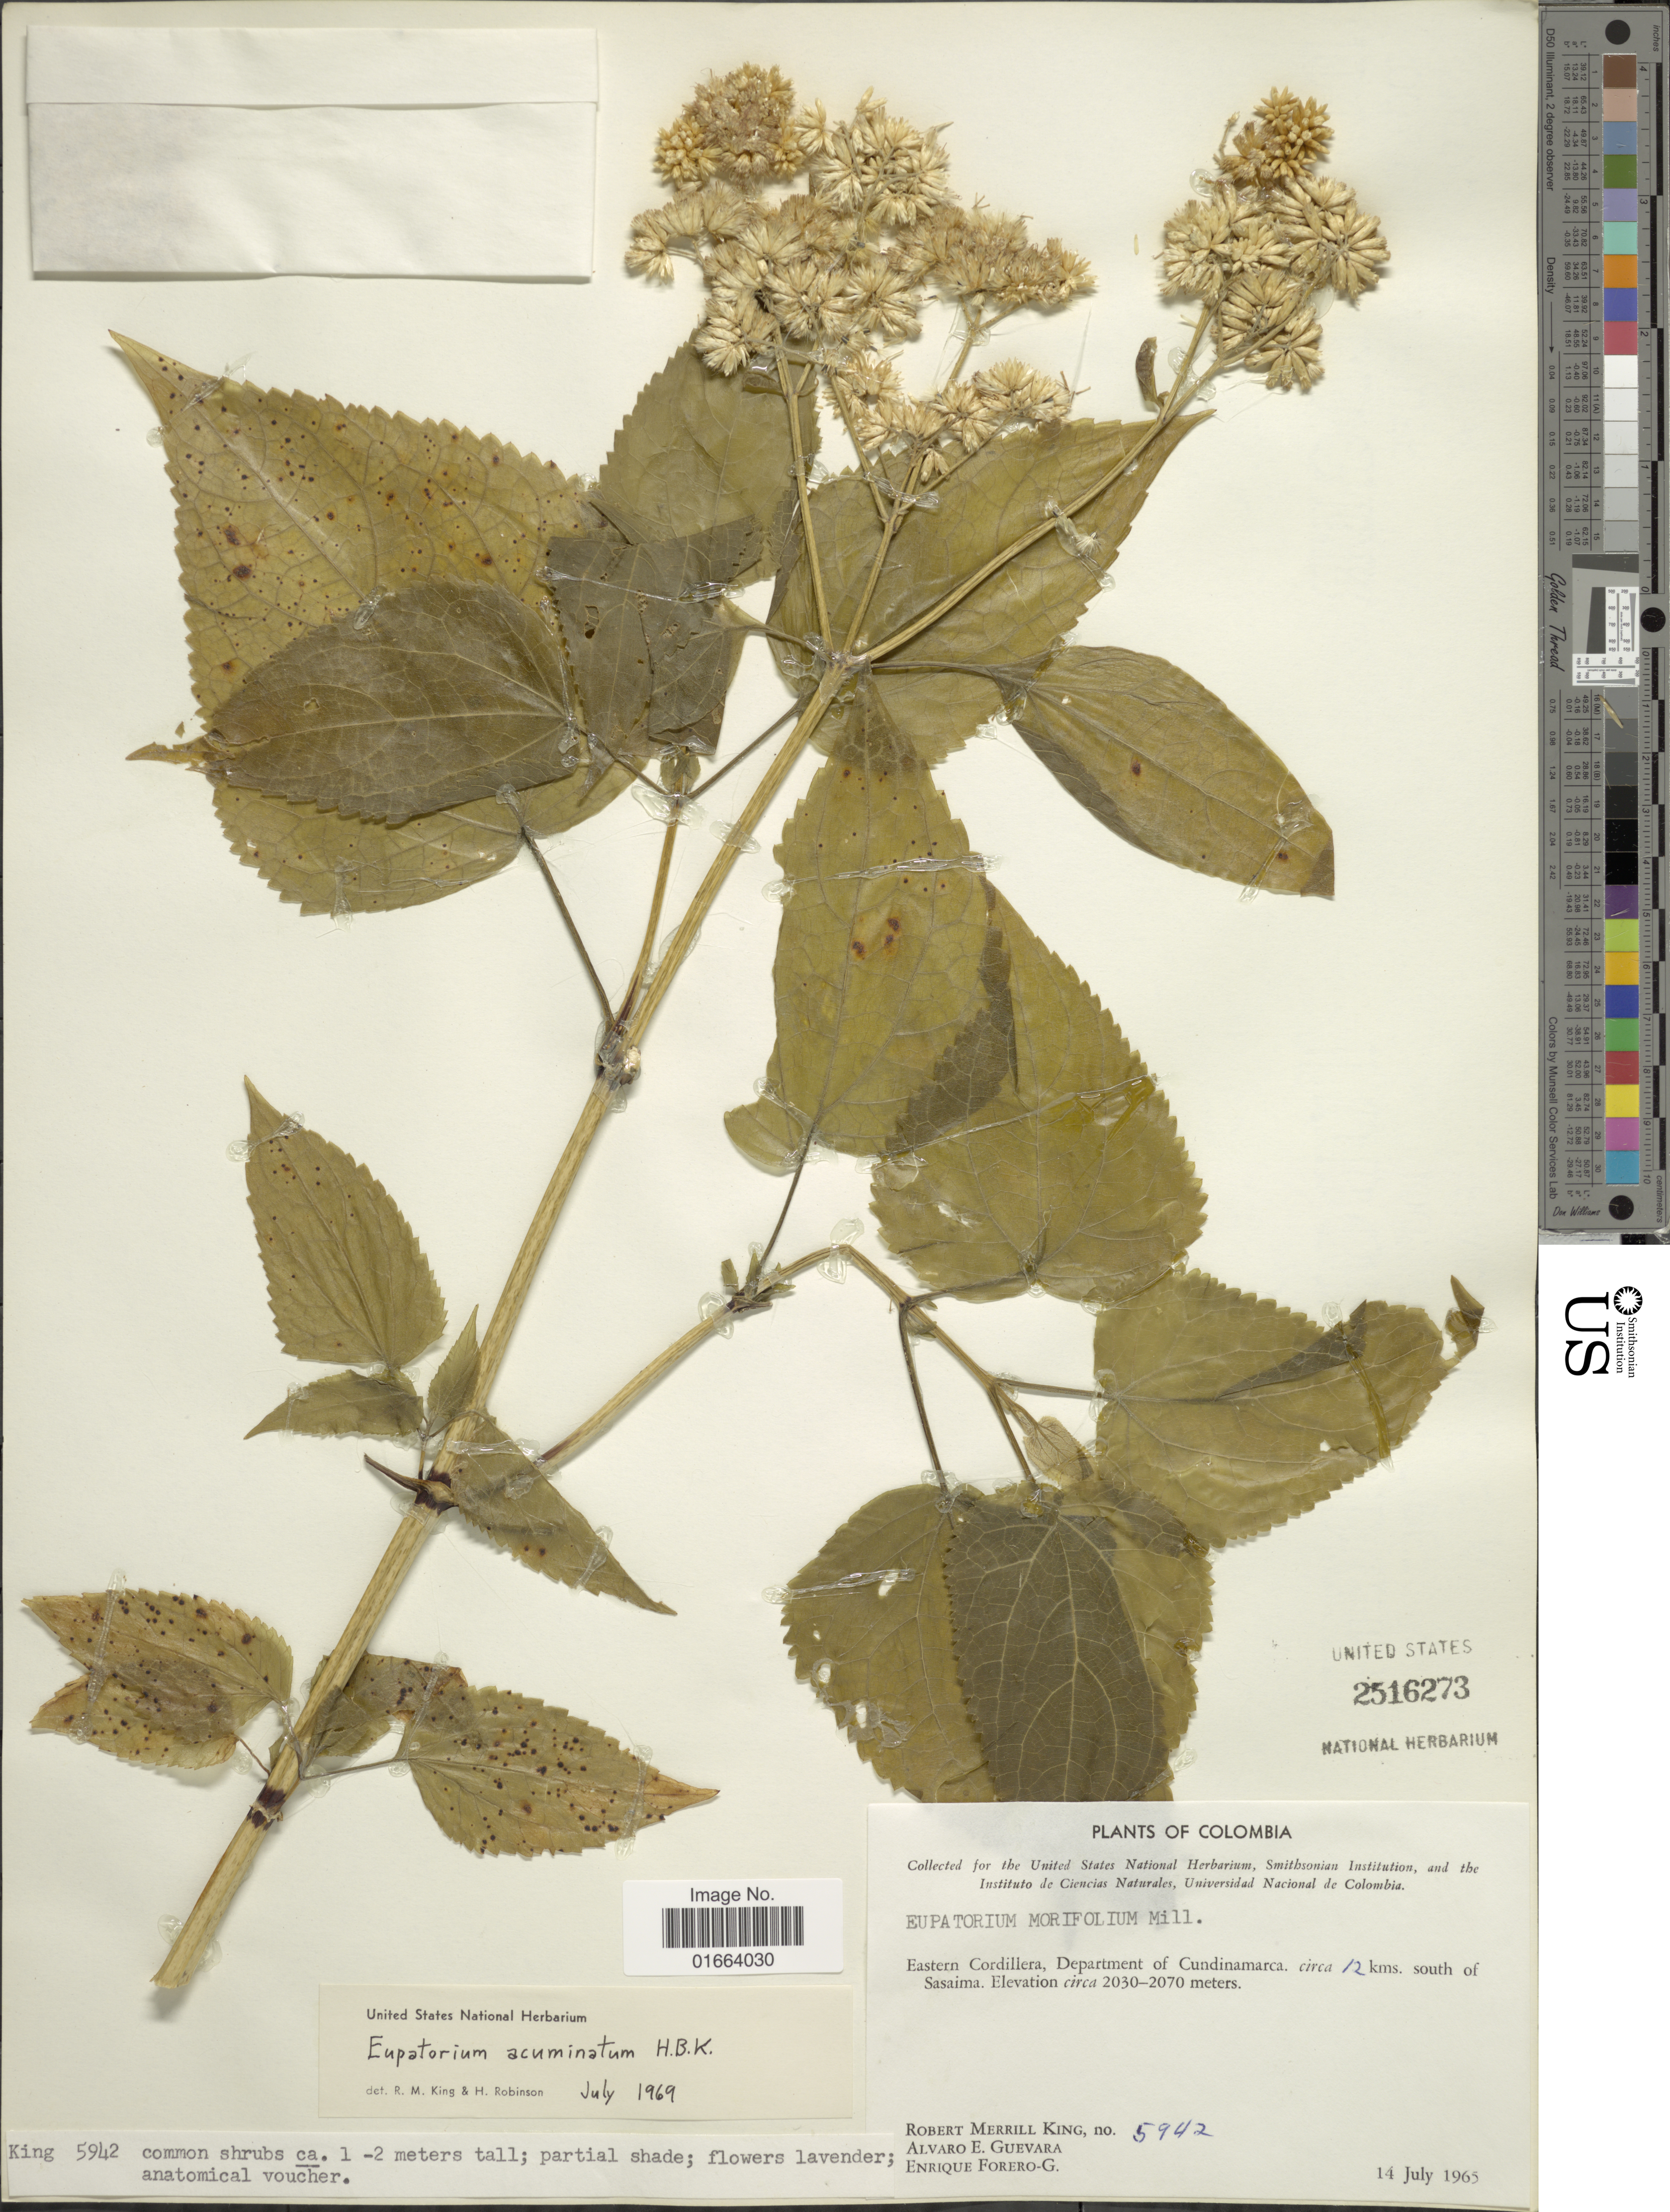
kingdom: Plantae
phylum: Tracheophyta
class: Magnoliopsida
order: Asterales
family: Asteraceae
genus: Critoniella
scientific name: Critoniella acuminata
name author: (Kunth) R.M. King & H. Rob.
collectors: R. M. King, A. E. Guevara & E. Forero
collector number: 5942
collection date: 1965-07-14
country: Colombia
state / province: Cundinamarca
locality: Eastern Cordillera. circa 12 kms. south of Sasaima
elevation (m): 2030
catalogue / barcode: US 2516273